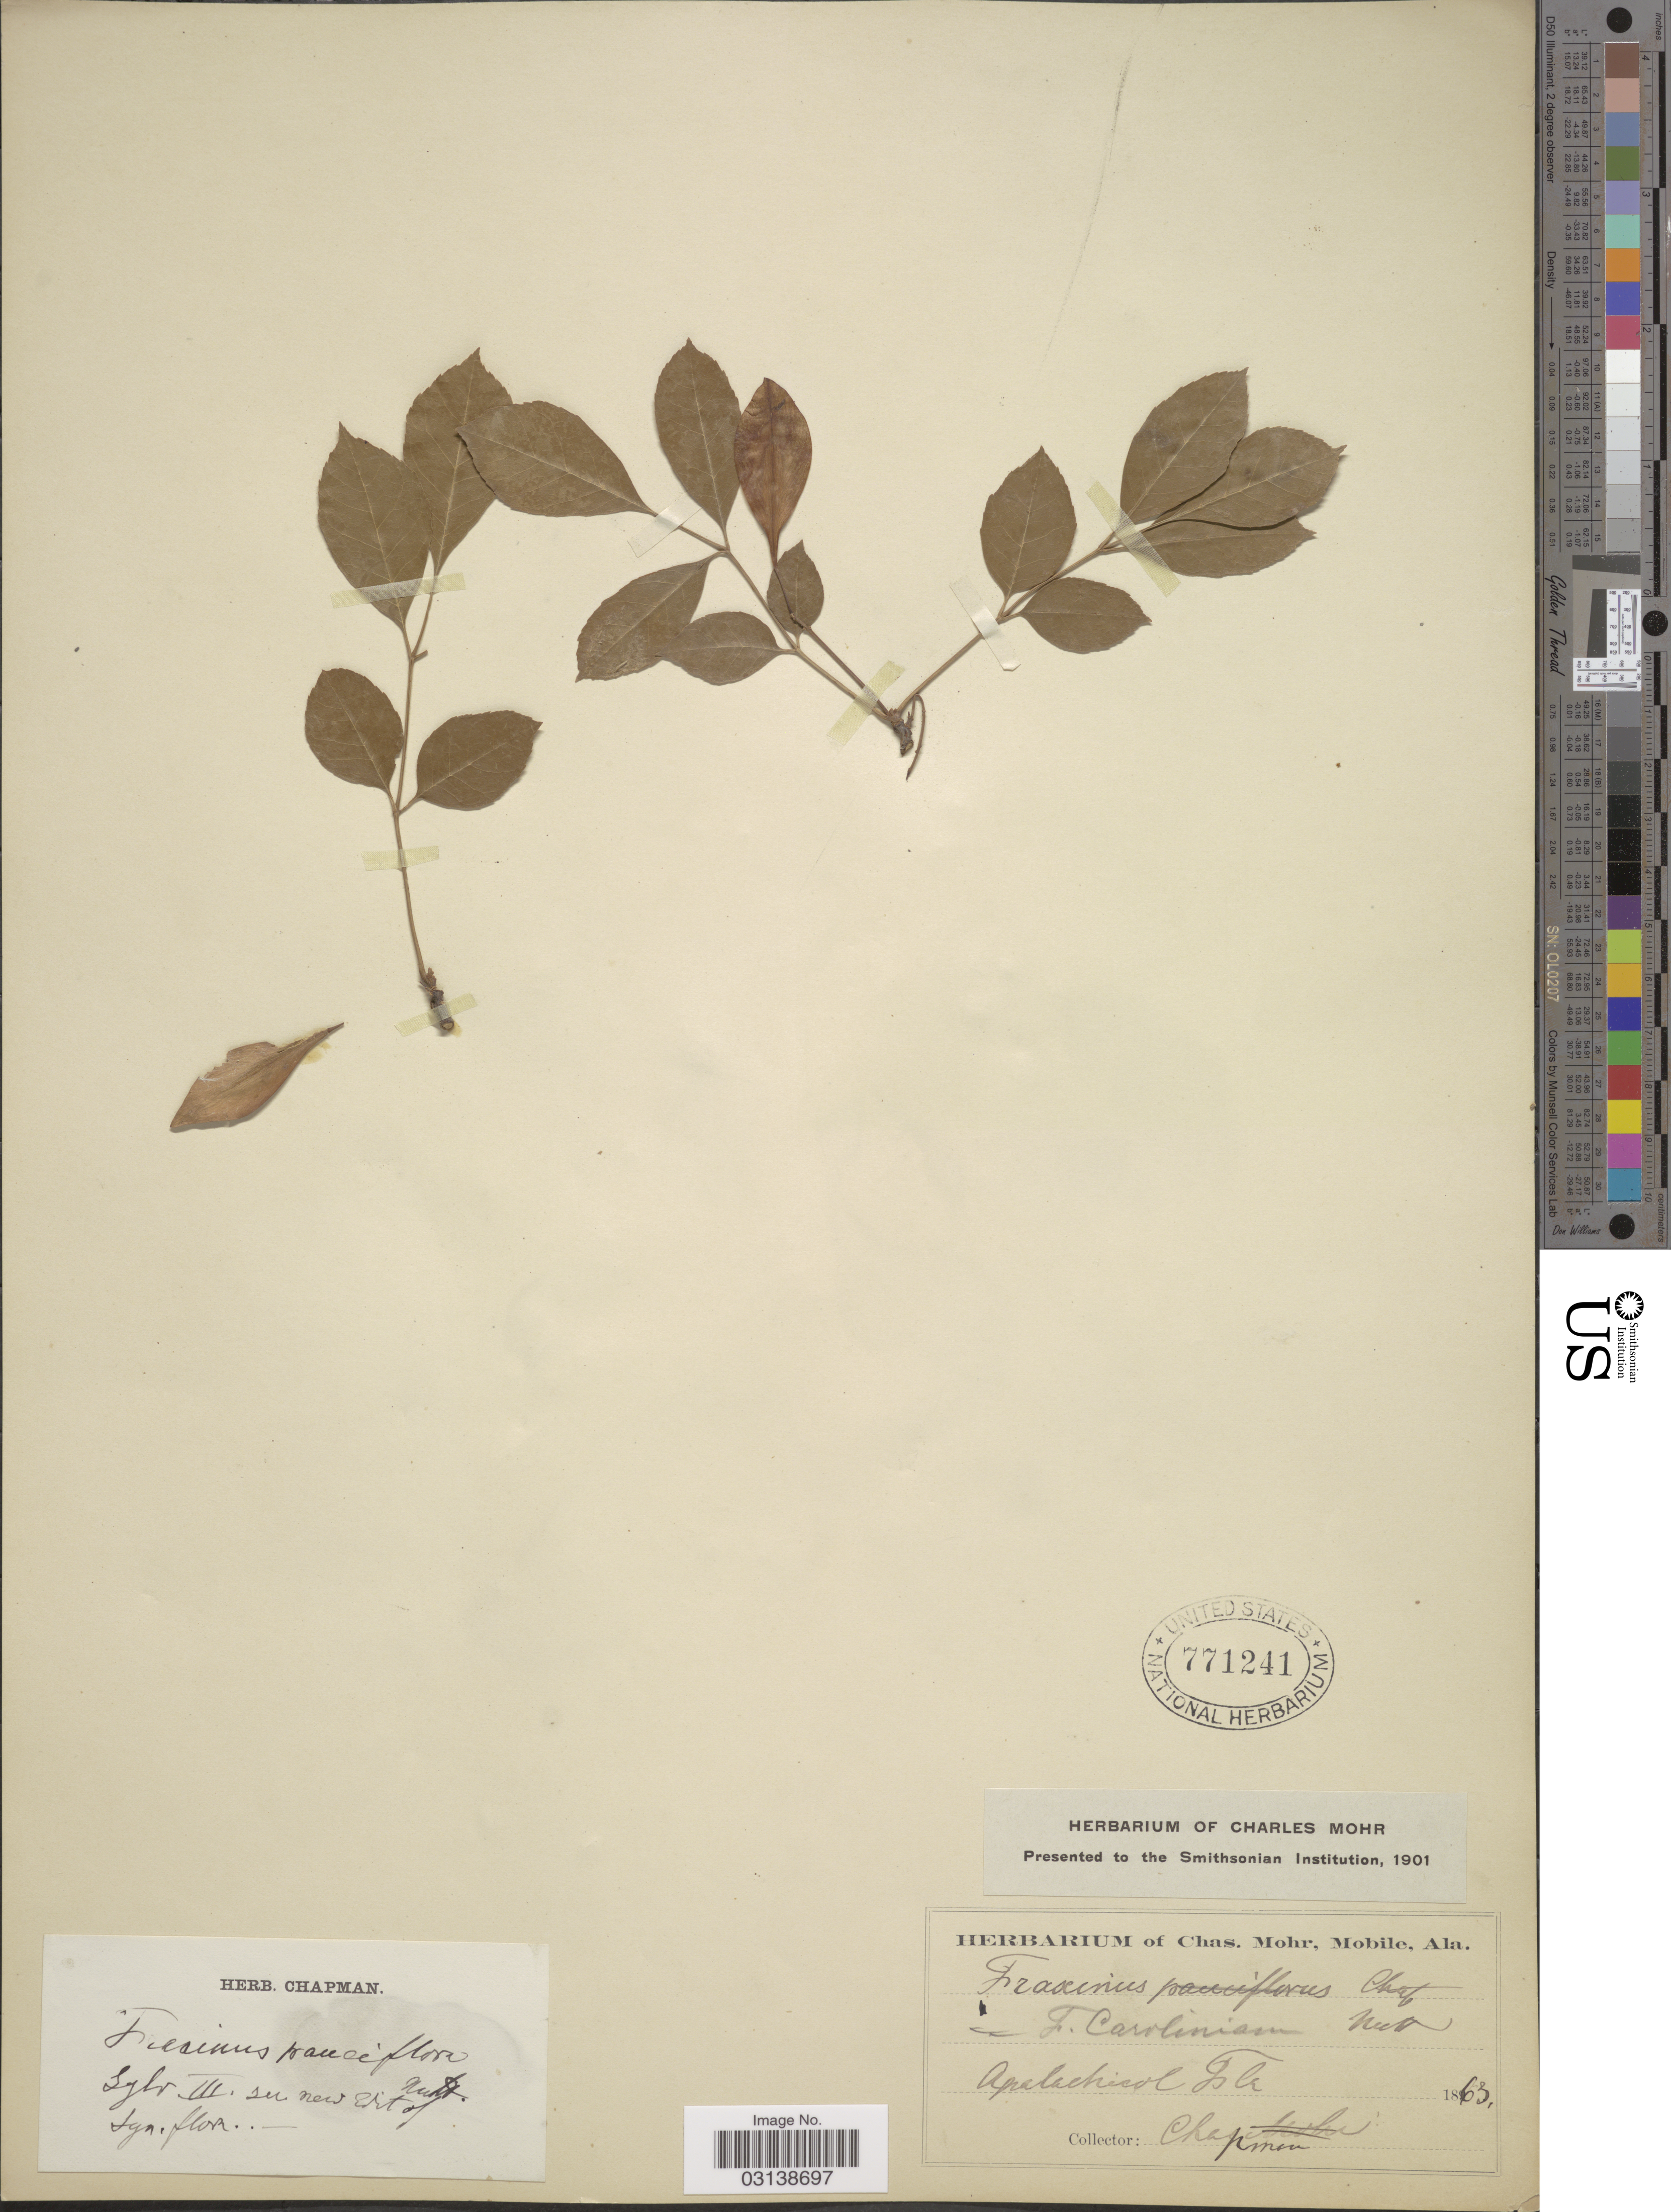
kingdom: Plantae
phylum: Tracheophyta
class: Magnoliopsida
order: Lamiales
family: Oleaceae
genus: Fraxinus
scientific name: Fraxinus caroliniana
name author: Mill.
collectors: A. Chapman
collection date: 1863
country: United States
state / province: Florida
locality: Apalachicol.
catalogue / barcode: US 771241